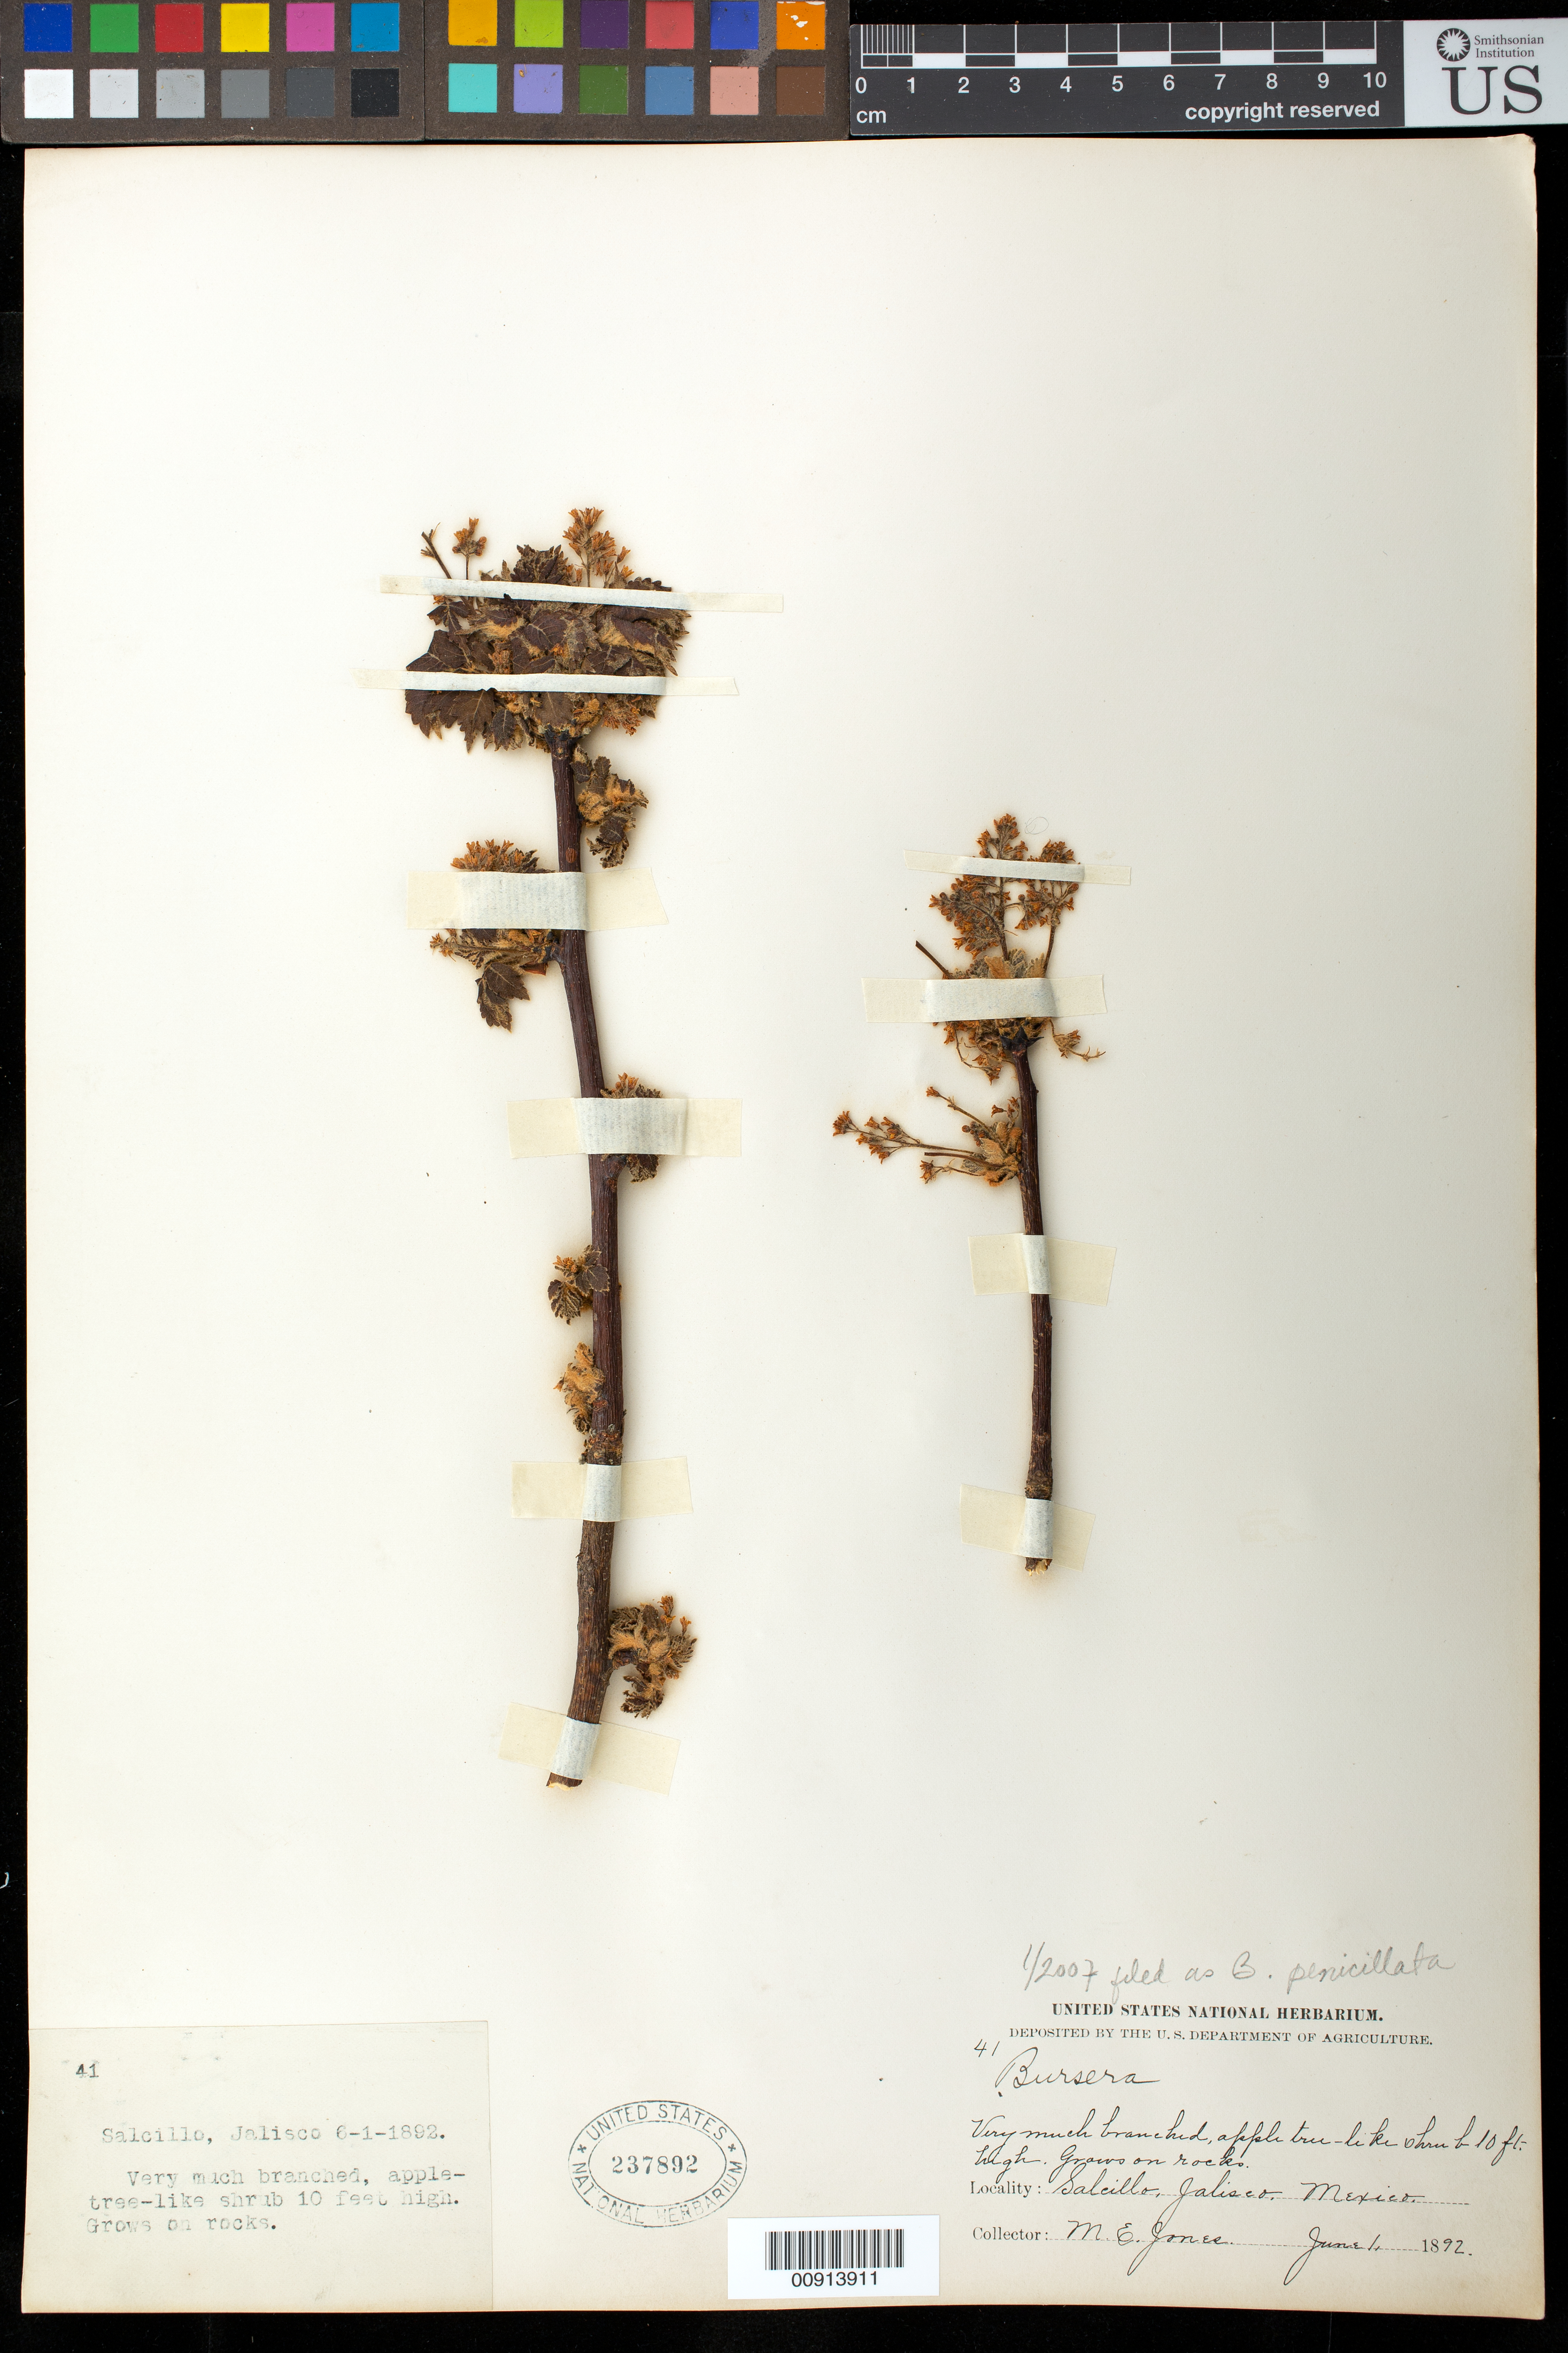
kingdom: Plantae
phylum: Tracheophyta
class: Magnoliopsida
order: Sapindales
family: Burseraceae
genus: Bursera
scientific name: Bursera penicillata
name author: (DC.) Engl.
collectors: M. E. Jones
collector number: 41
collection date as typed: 01 Jun 1892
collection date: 1892-06-01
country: Mexico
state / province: Jalisco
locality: Salcillo, Jalisco.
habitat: Grows on rocks.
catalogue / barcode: US 237892